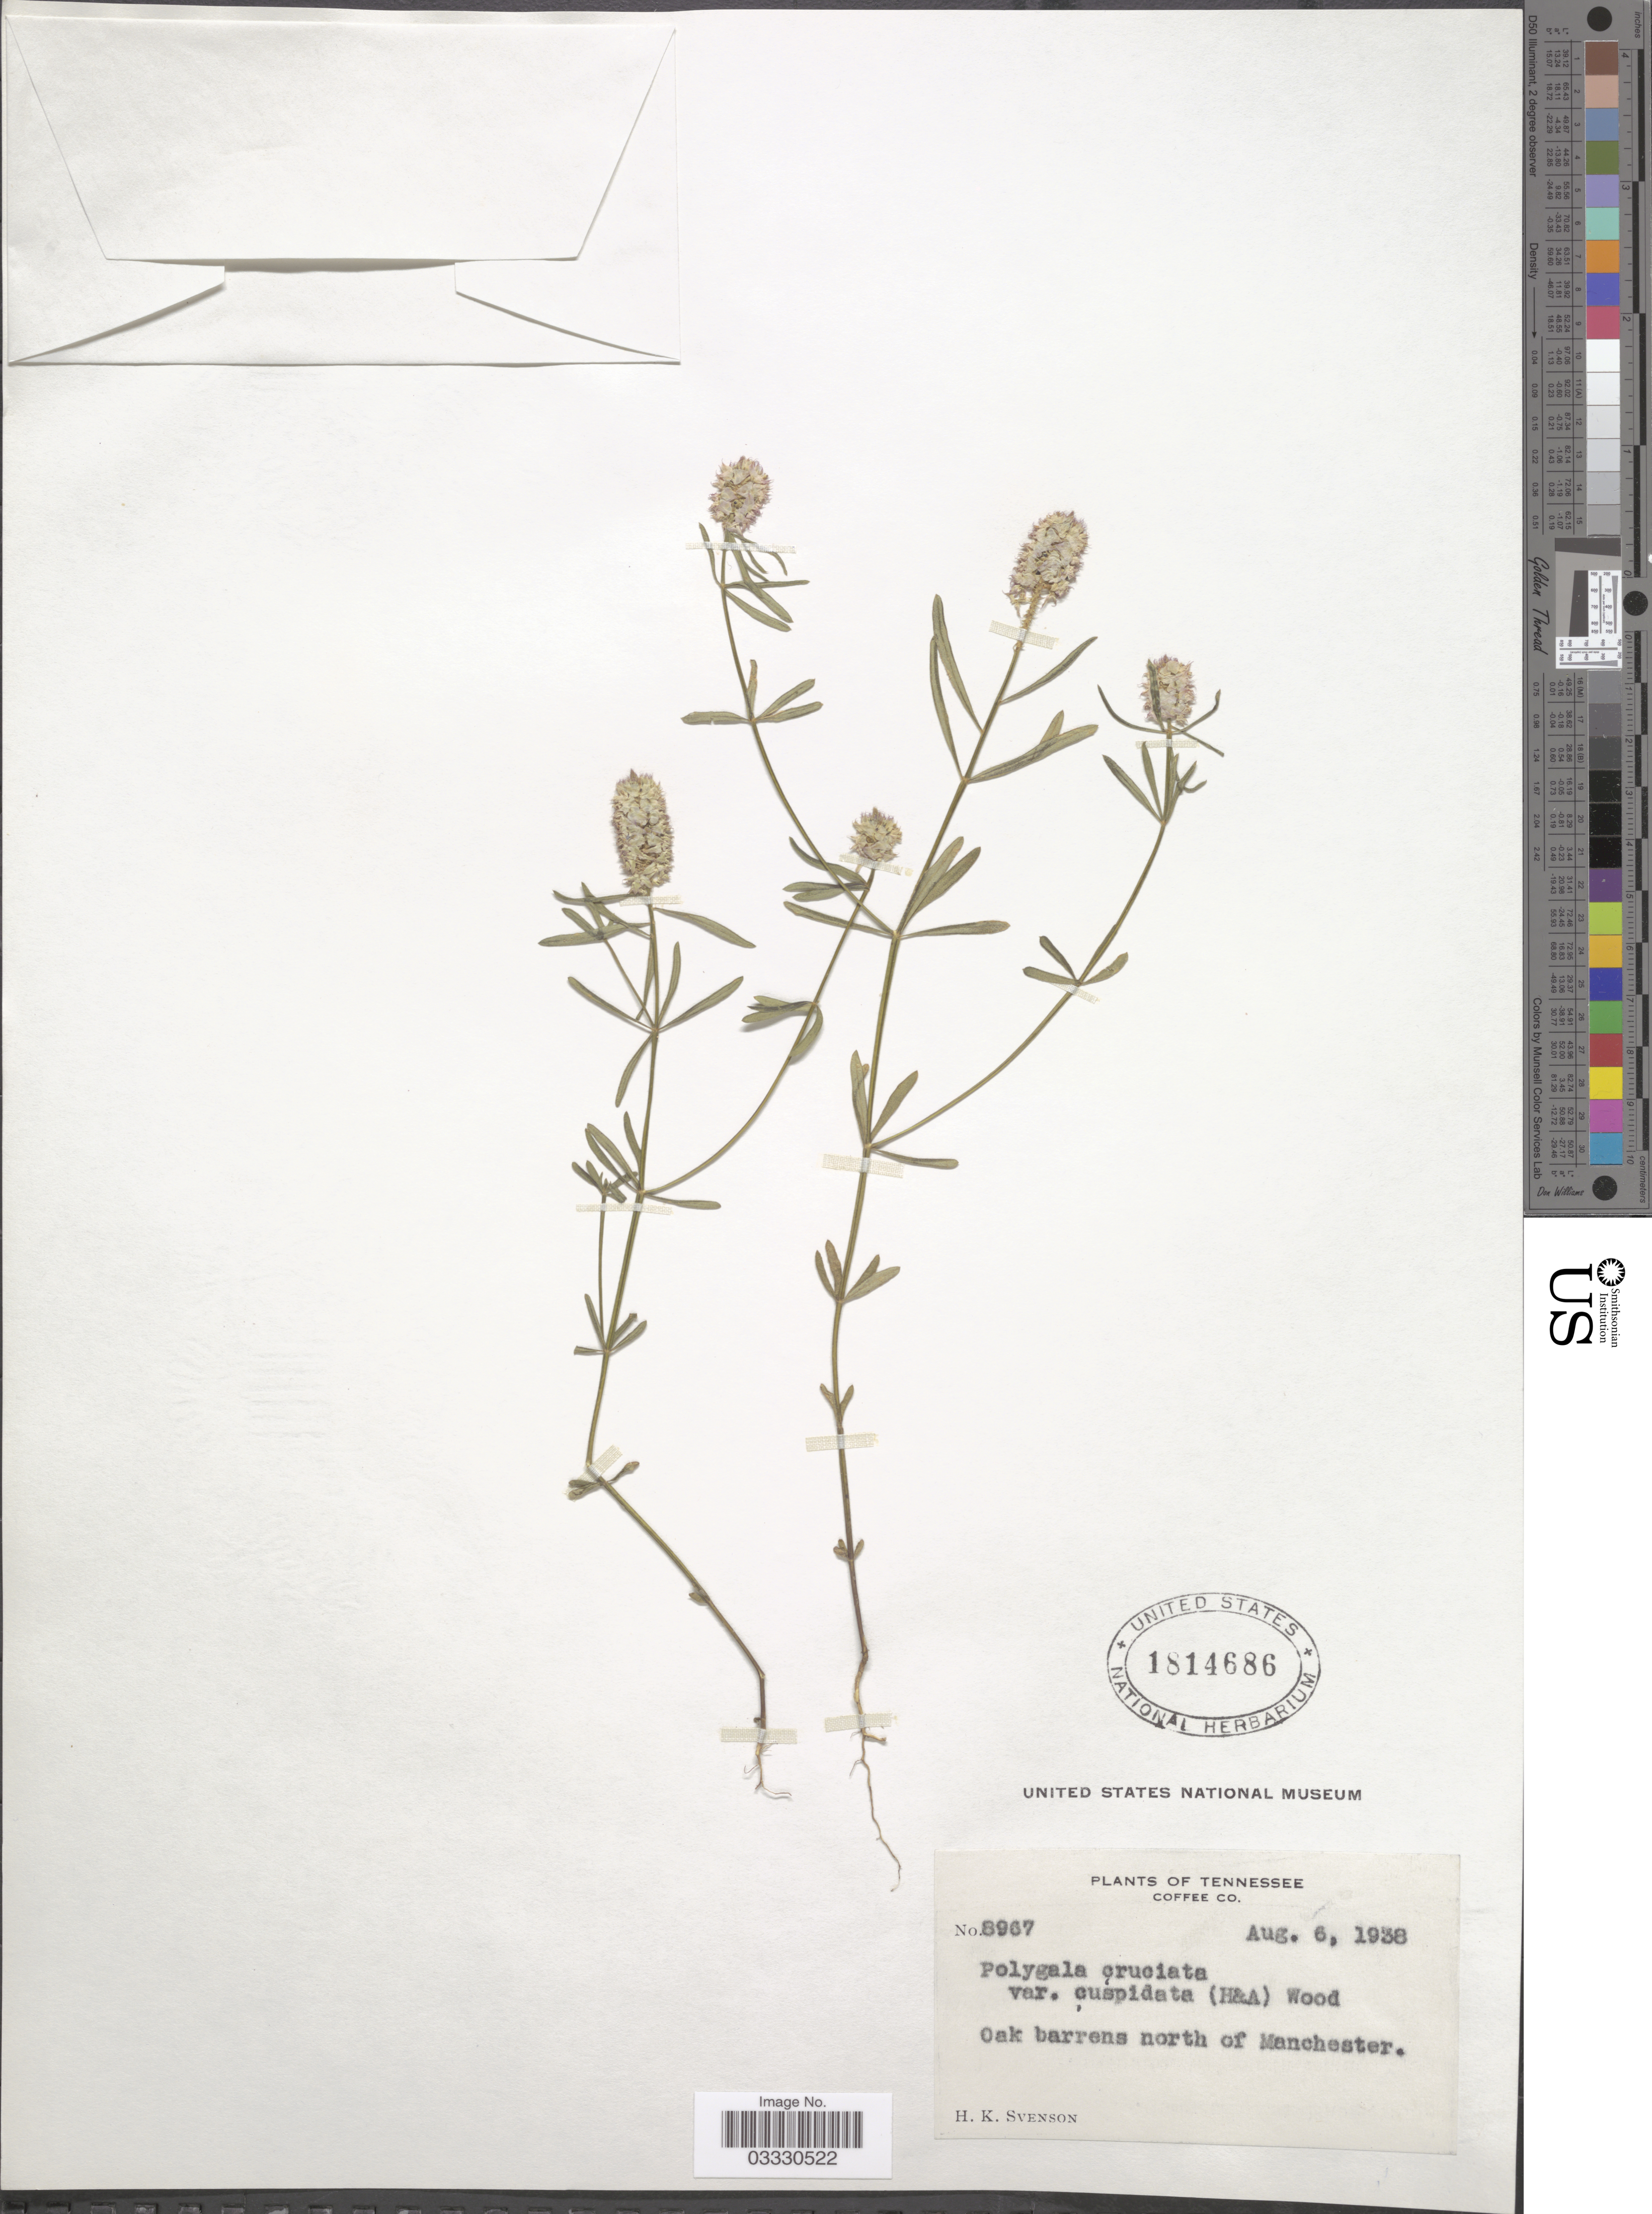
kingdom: Plantae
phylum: Tracheophyta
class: Magnoliopsida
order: Fabales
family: Polygalaceae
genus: Polygala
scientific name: Polygala cruciata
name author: L.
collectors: H. K. Svenson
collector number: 8967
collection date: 1938-08-06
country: United States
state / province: Tennessee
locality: Coffee Co. Oak barrens north of Manchester.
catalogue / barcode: US 1814686